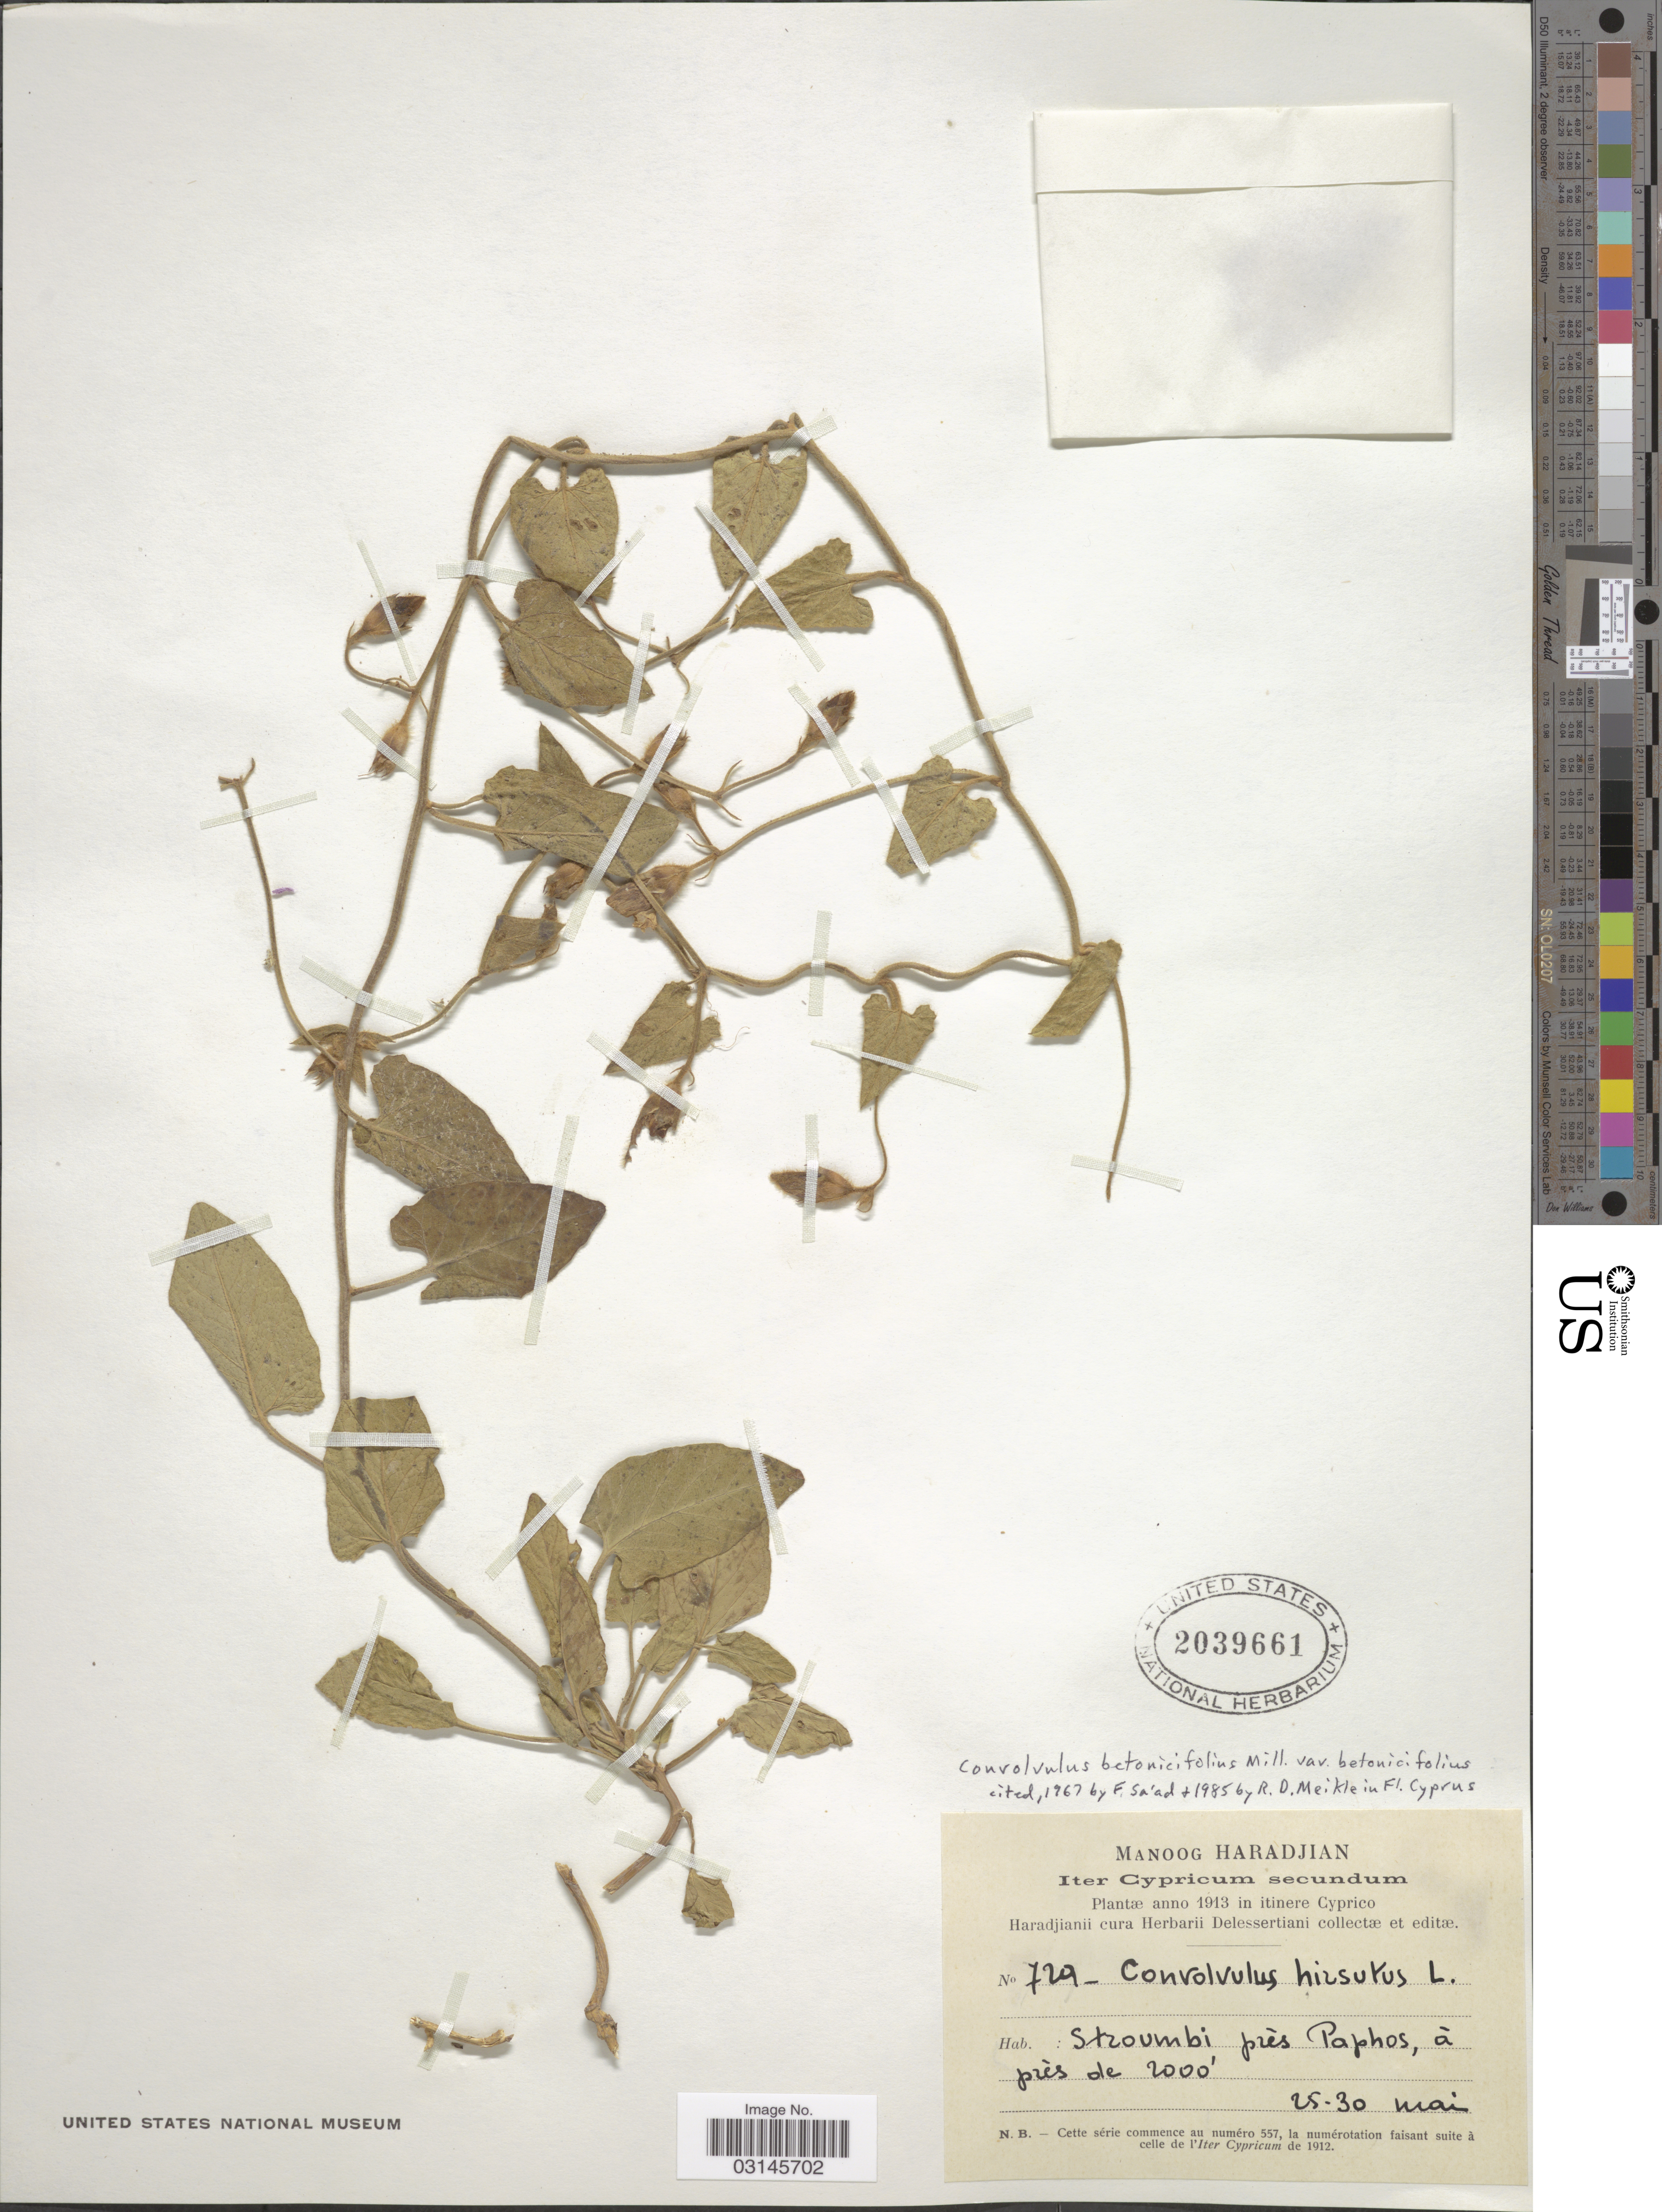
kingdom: Plantae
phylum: Tracheophyta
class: Magnoliopsida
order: Solanales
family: Convolvulaceae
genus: Convolvulus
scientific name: Convolvulus betonicifolius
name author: Mill.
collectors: M. Haradjian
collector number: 729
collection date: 1913-05-25/1913-05-30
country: Cyprus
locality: Iter Cypricum. Itinere Cyprico. Stroumbi près Paphos.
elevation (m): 610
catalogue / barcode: US 2039661